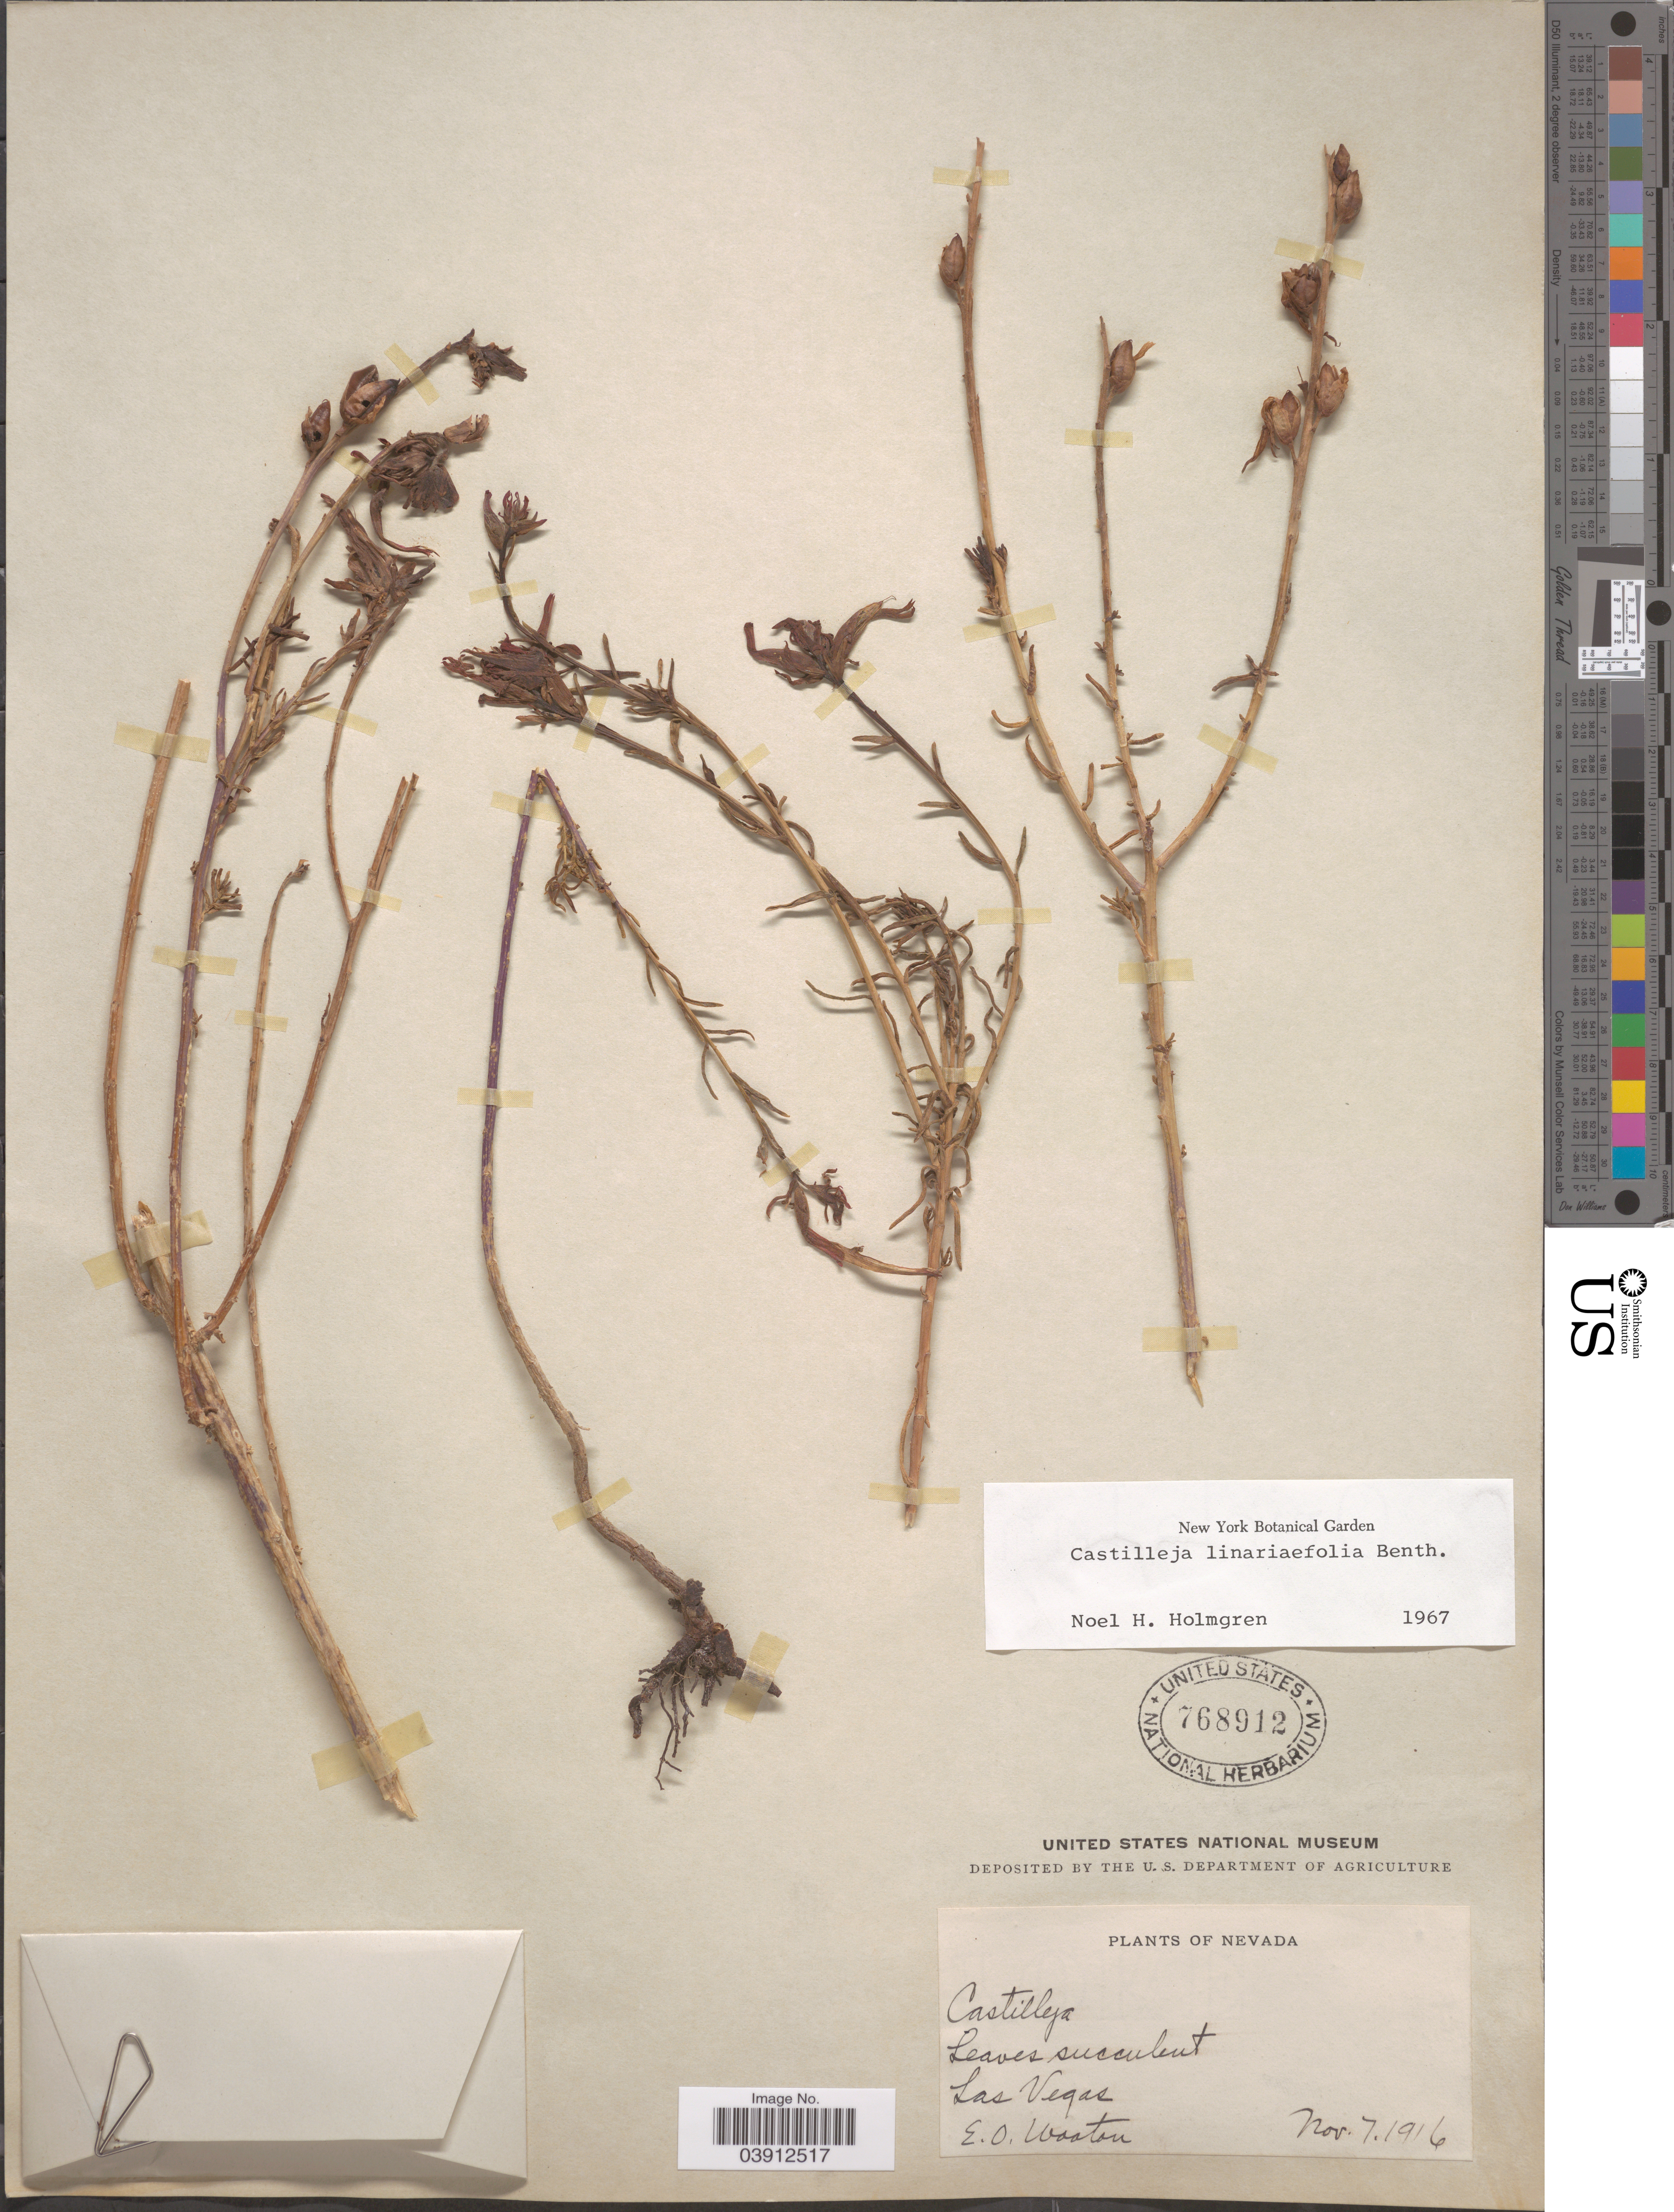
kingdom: Plantae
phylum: Tracheophyta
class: Magnoliopsida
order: Lamiales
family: Orobanchaceae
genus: Castilleja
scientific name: Castilleja linariifolia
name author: Benth.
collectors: E. O. Wooton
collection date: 1916-11-07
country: United States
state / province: Nevada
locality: Las Vegas.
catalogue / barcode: US 768912